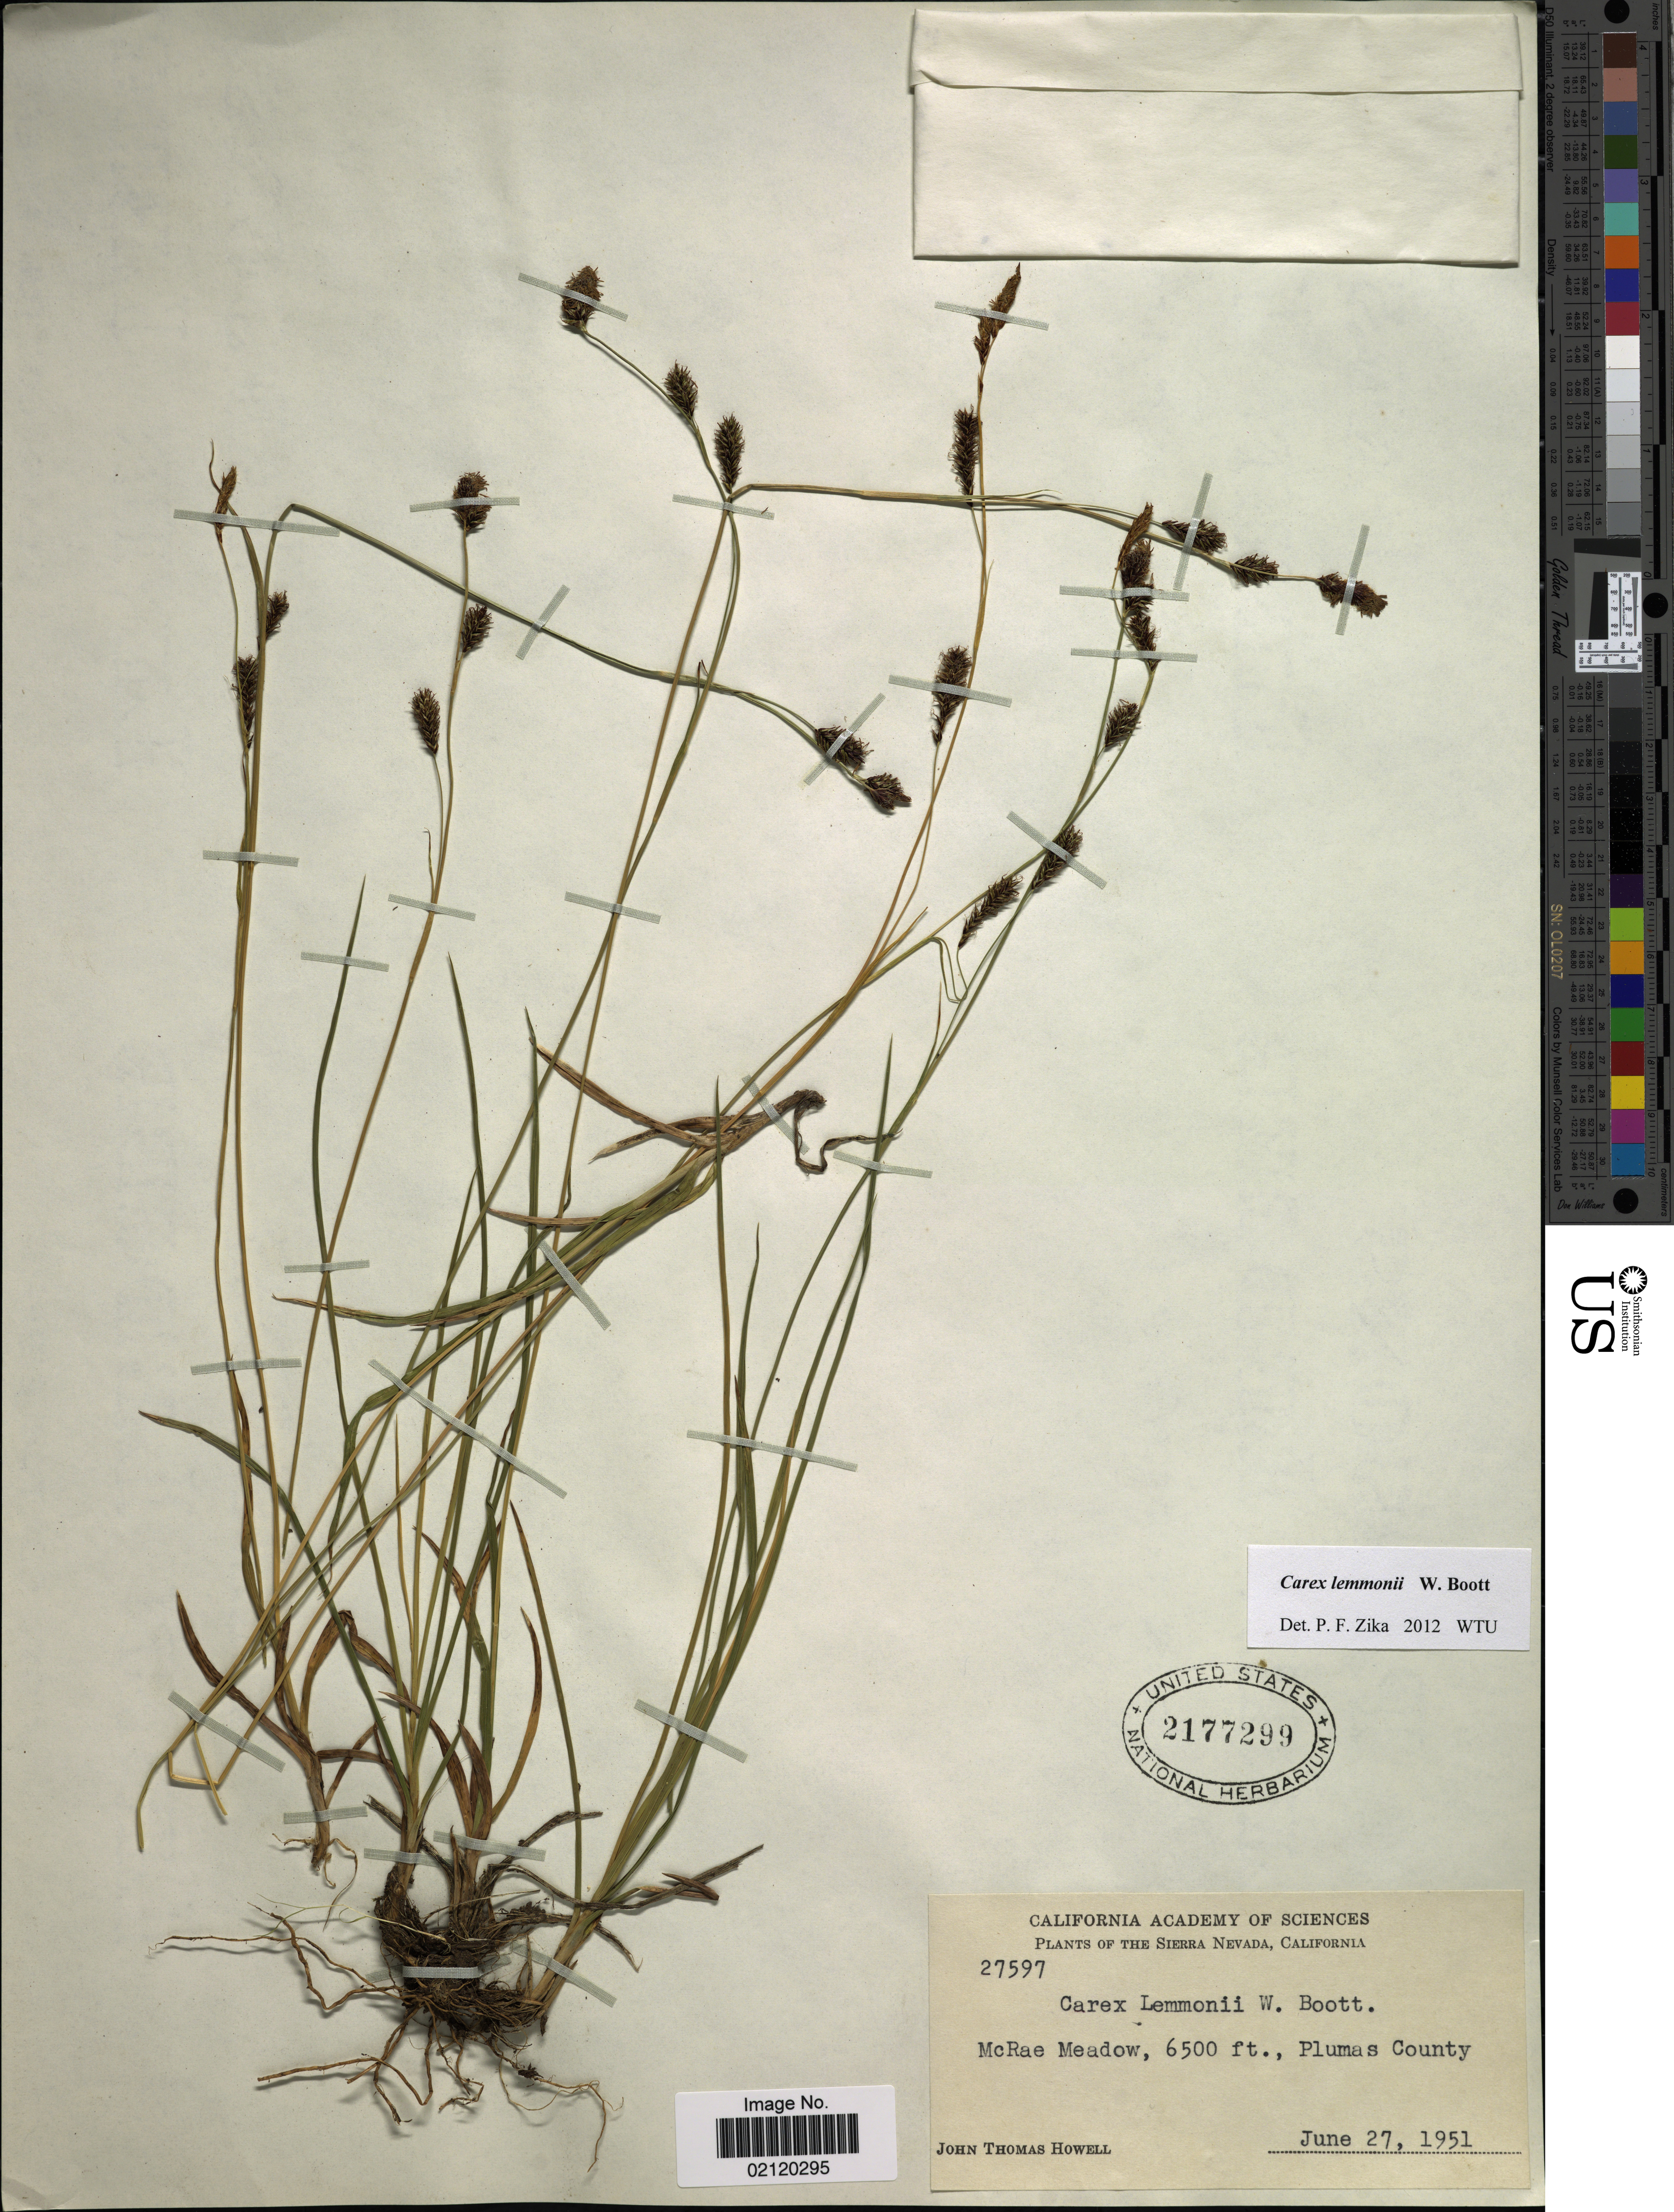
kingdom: Plantae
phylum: Tracheophyta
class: Liliopsida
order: Poales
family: Cyperaceae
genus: Carex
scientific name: Carex lemmonii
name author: W. Boott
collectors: J. T. Howell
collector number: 27597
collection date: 1951-06-27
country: United States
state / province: California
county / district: Plumas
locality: Sierra Nevada, McRae Meadow, Plumas County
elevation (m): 1981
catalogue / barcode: US 2177299